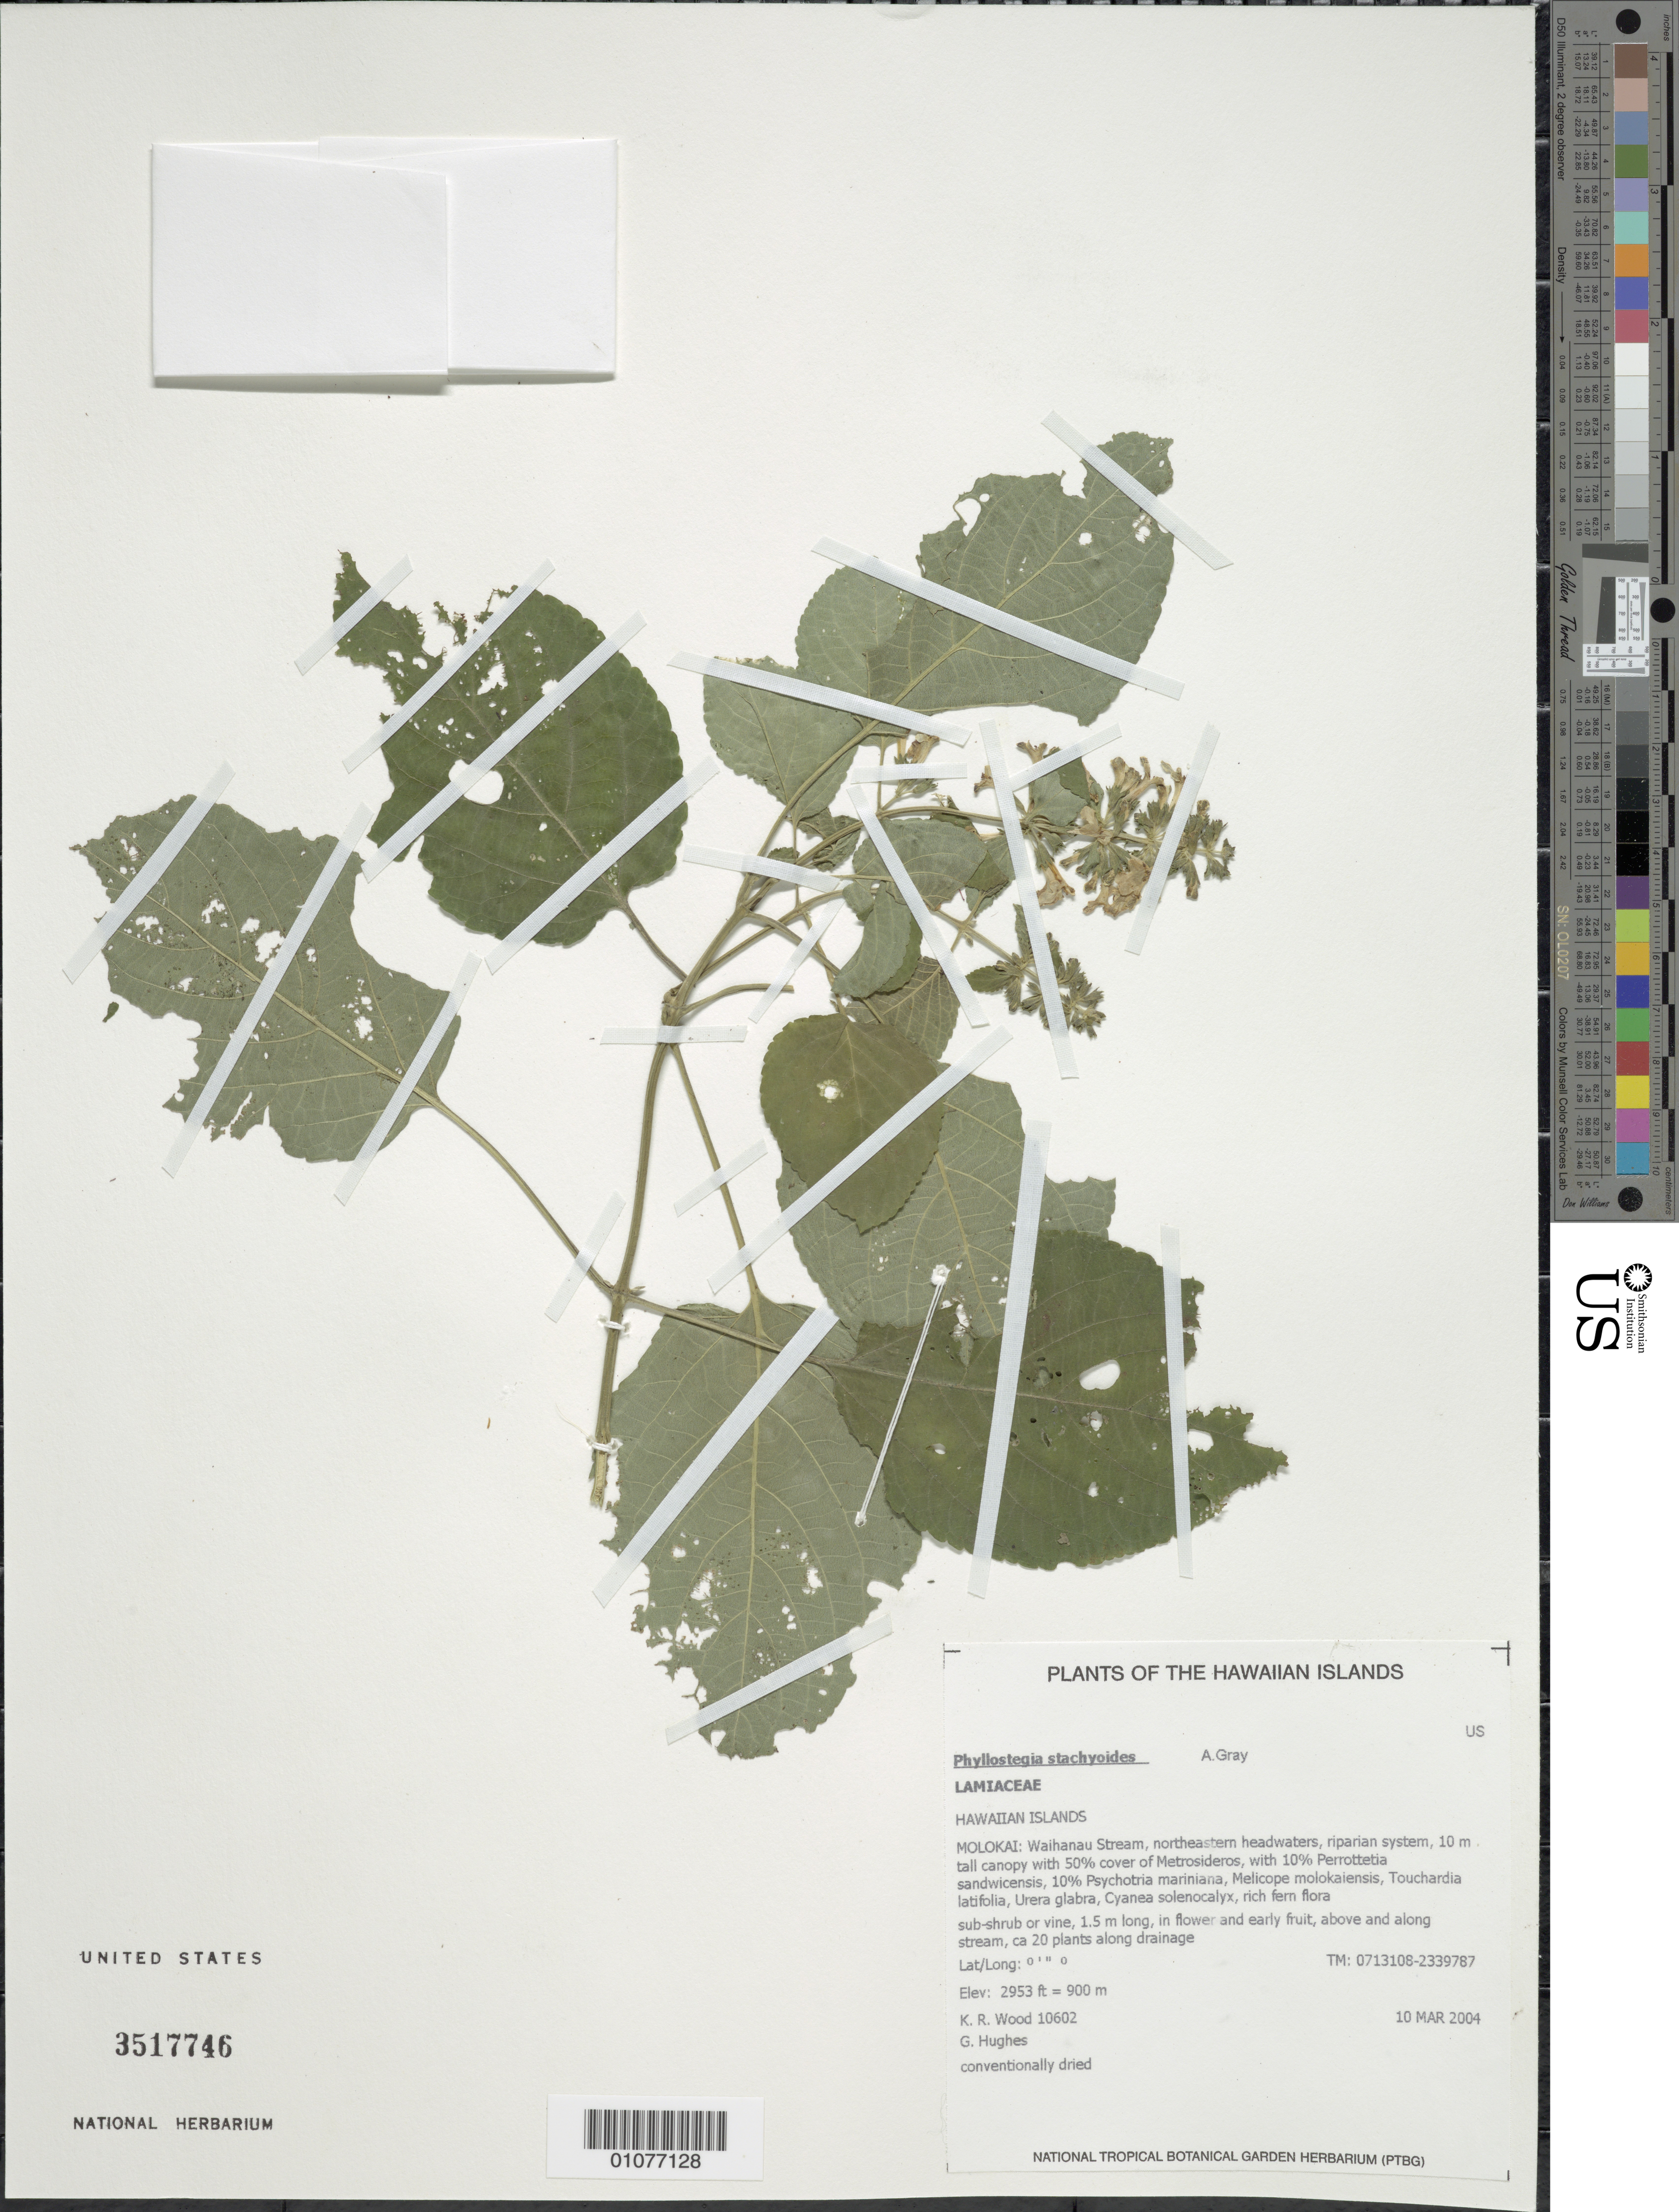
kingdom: Plantae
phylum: Tracheophyta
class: Magnoliopsida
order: Lamiales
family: Lamiaceae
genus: Phyllostegia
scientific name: Phyllostegia stachyoides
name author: A. Gray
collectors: K. R. Wood & G. Hughes III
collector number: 10602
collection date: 2004-03-10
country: United States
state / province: Hawaii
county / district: Maui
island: Moloka'i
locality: Moloka'i, Waihanau Stream, northeastern headwaters, riparian system.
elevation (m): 900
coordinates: TM 0712991, TM 2339860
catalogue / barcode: US 3517746